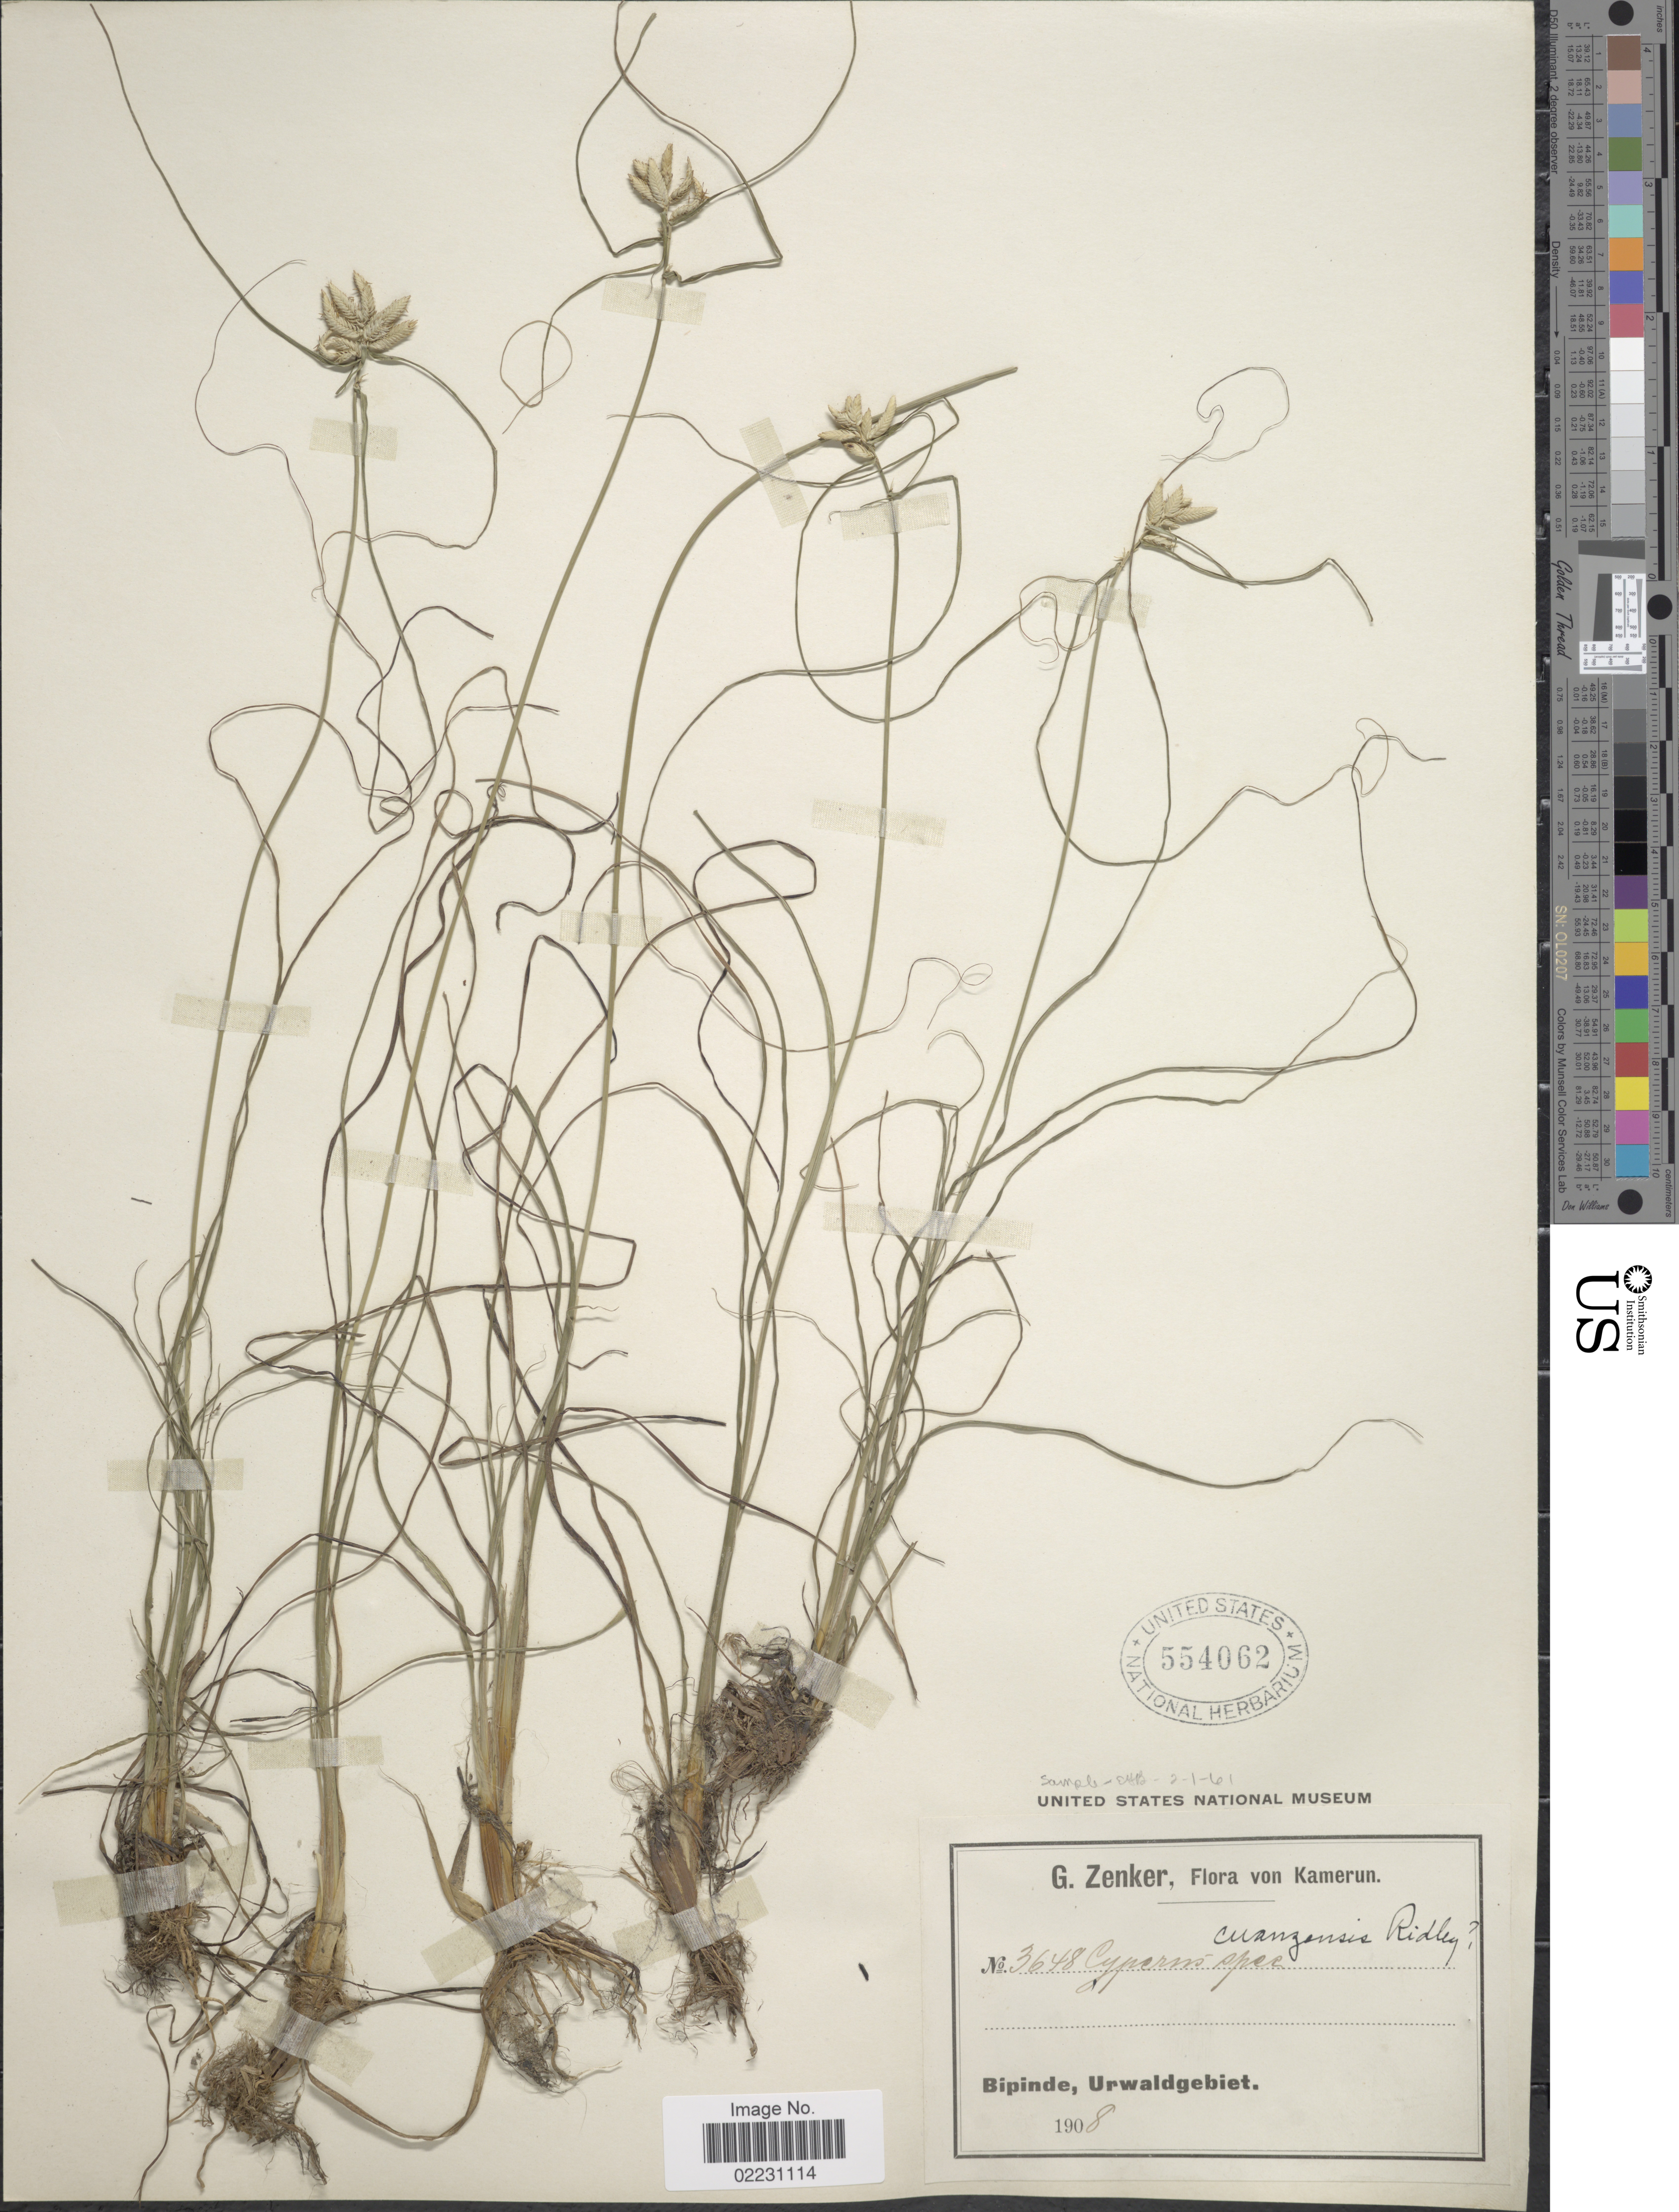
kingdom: Plantae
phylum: Tracheophyta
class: Liliopsida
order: Poales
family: Cyperaceae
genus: Cyperus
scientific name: Cyperus smithianus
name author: Ridl.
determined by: Strong, Mark T., (BOT), Smithsonian Institution - National Museum of Natural History (UNITED STATES)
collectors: G. A. Zenker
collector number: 3648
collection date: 1908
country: Cameroon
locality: Bipinde, Urwaldgebiet. Kamerun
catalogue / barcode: US 554062